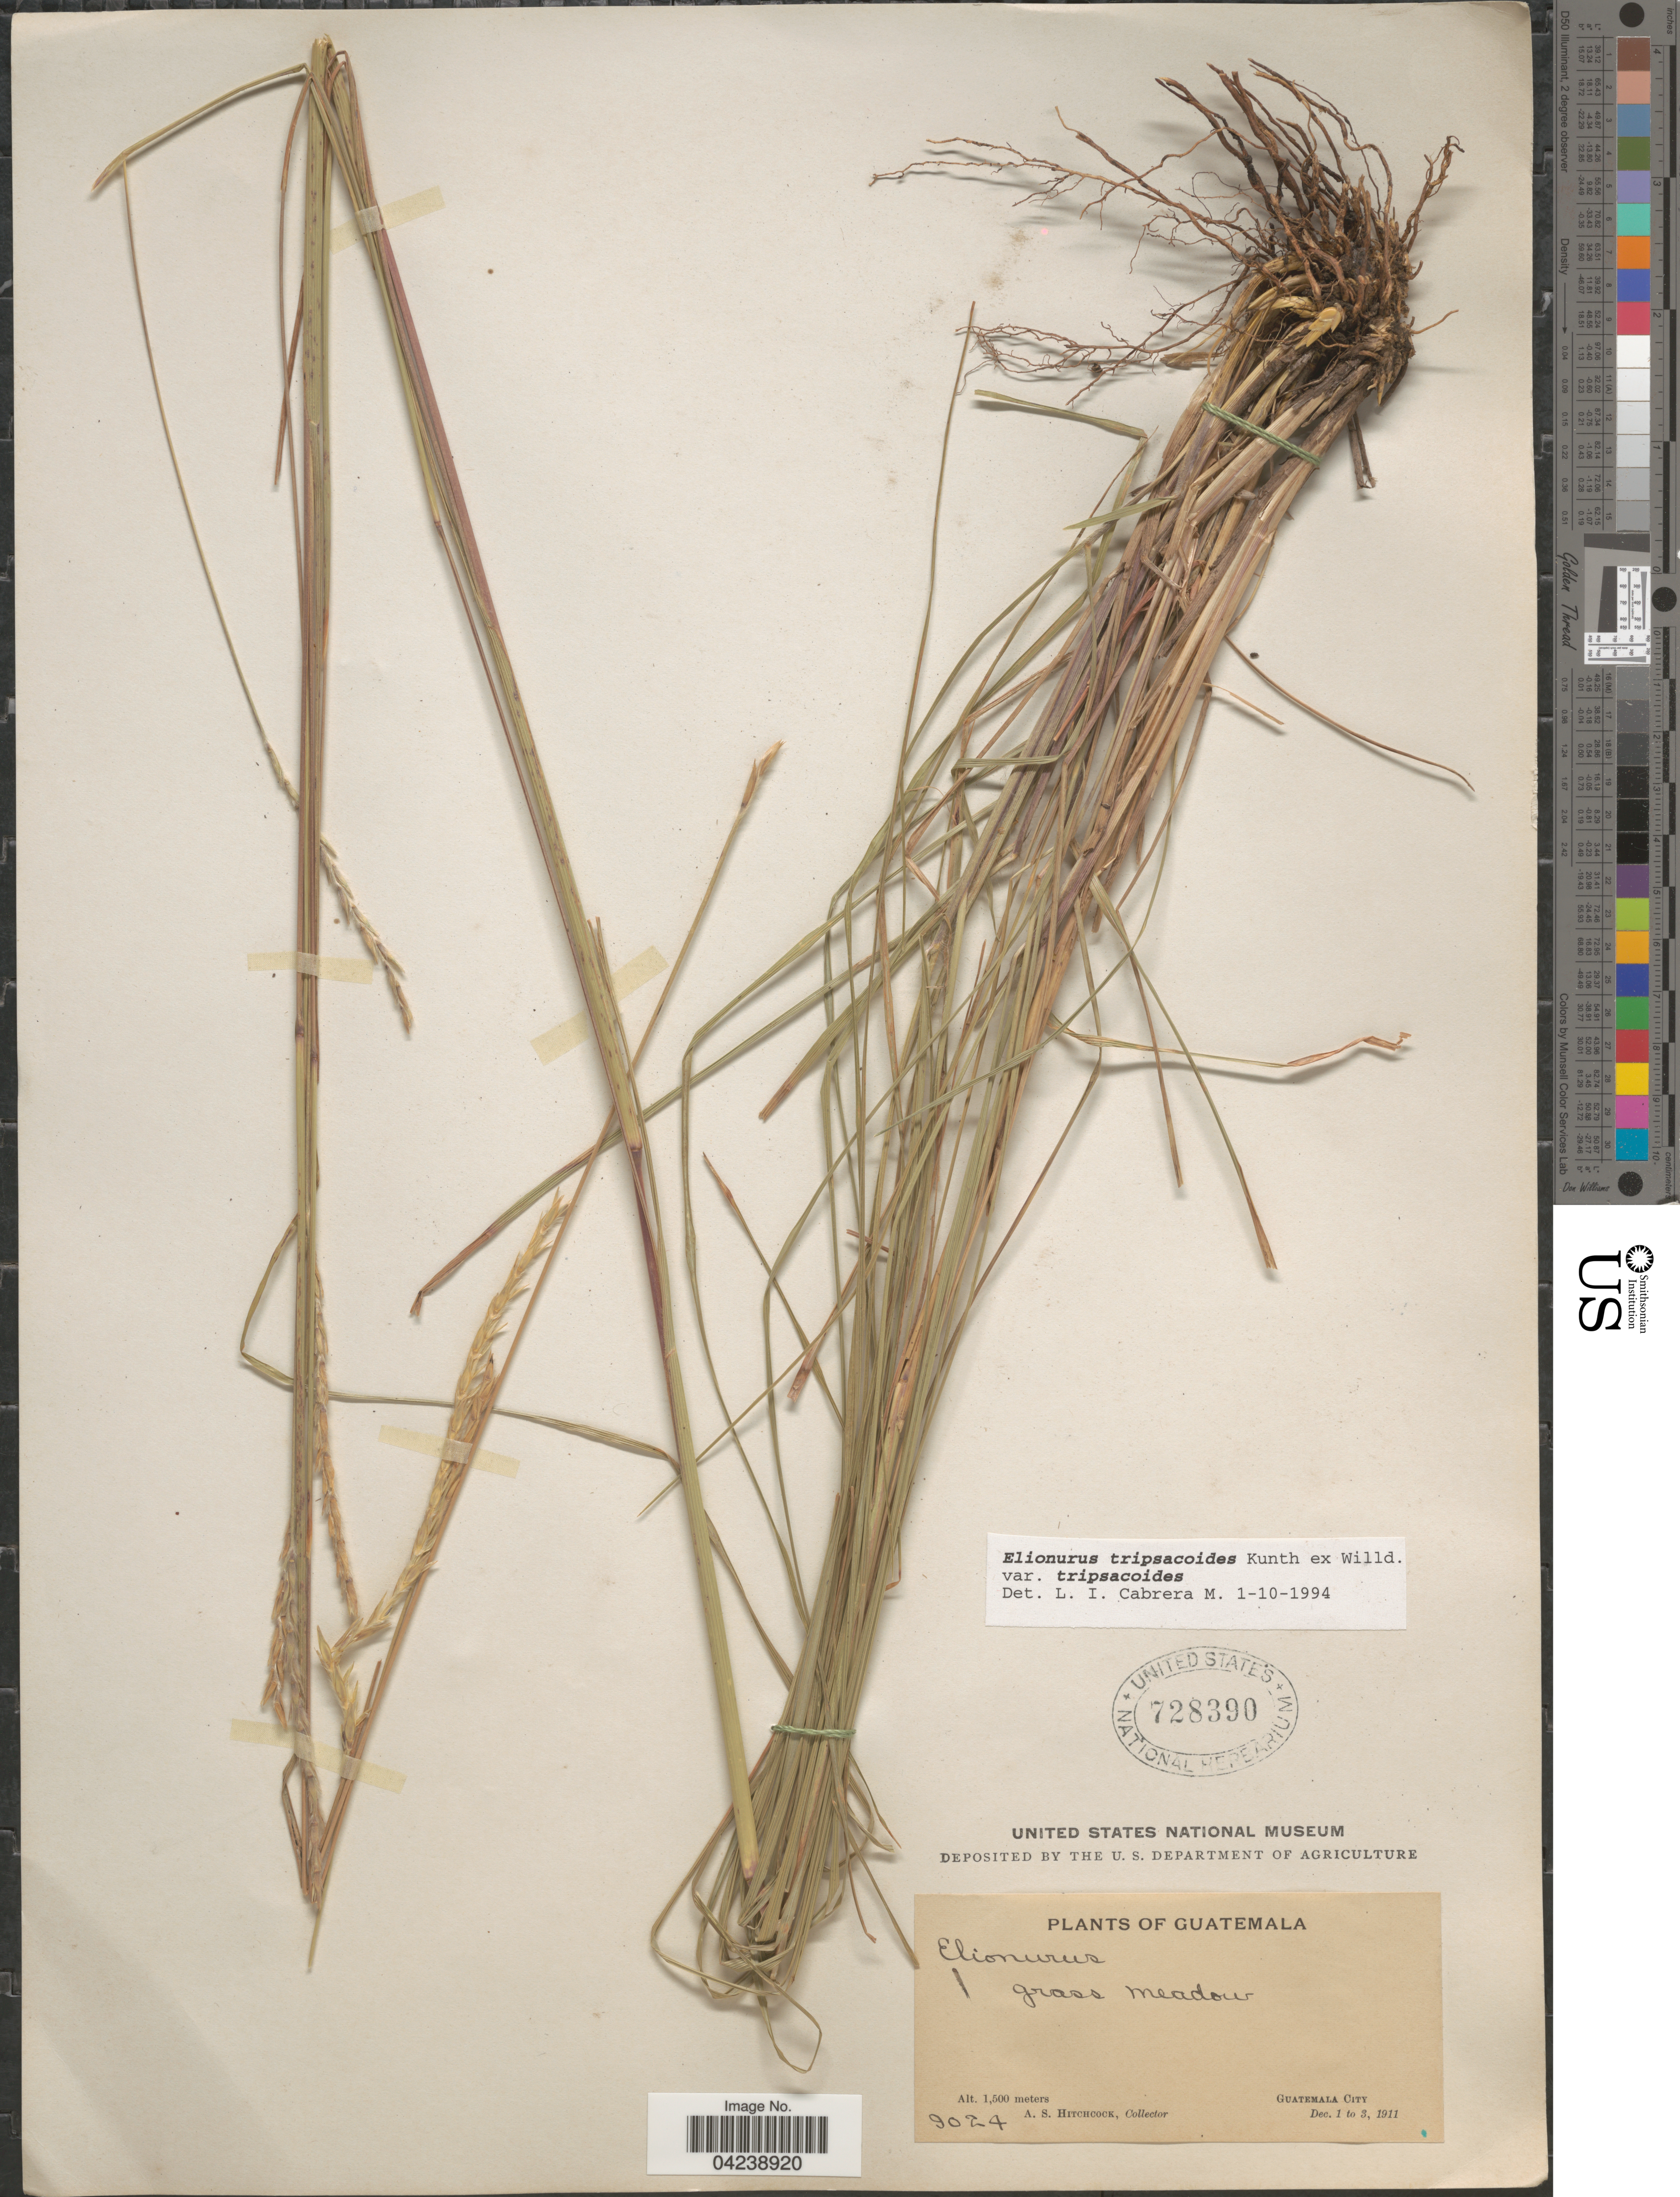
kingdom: Plantae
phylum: Tracheophyta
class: Liliopsida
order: Poales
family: Poaceae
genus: Elionurus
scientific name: Elionurus tripsacoides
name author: Humb. & Bonpl. ex Willd.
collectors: A. S. Hitchcock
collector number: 9024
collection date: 1911-12-01/1911-12-03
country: Guatemala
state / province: Guatemala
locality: Guatemala City.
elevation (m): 1500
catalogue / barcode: US 728390